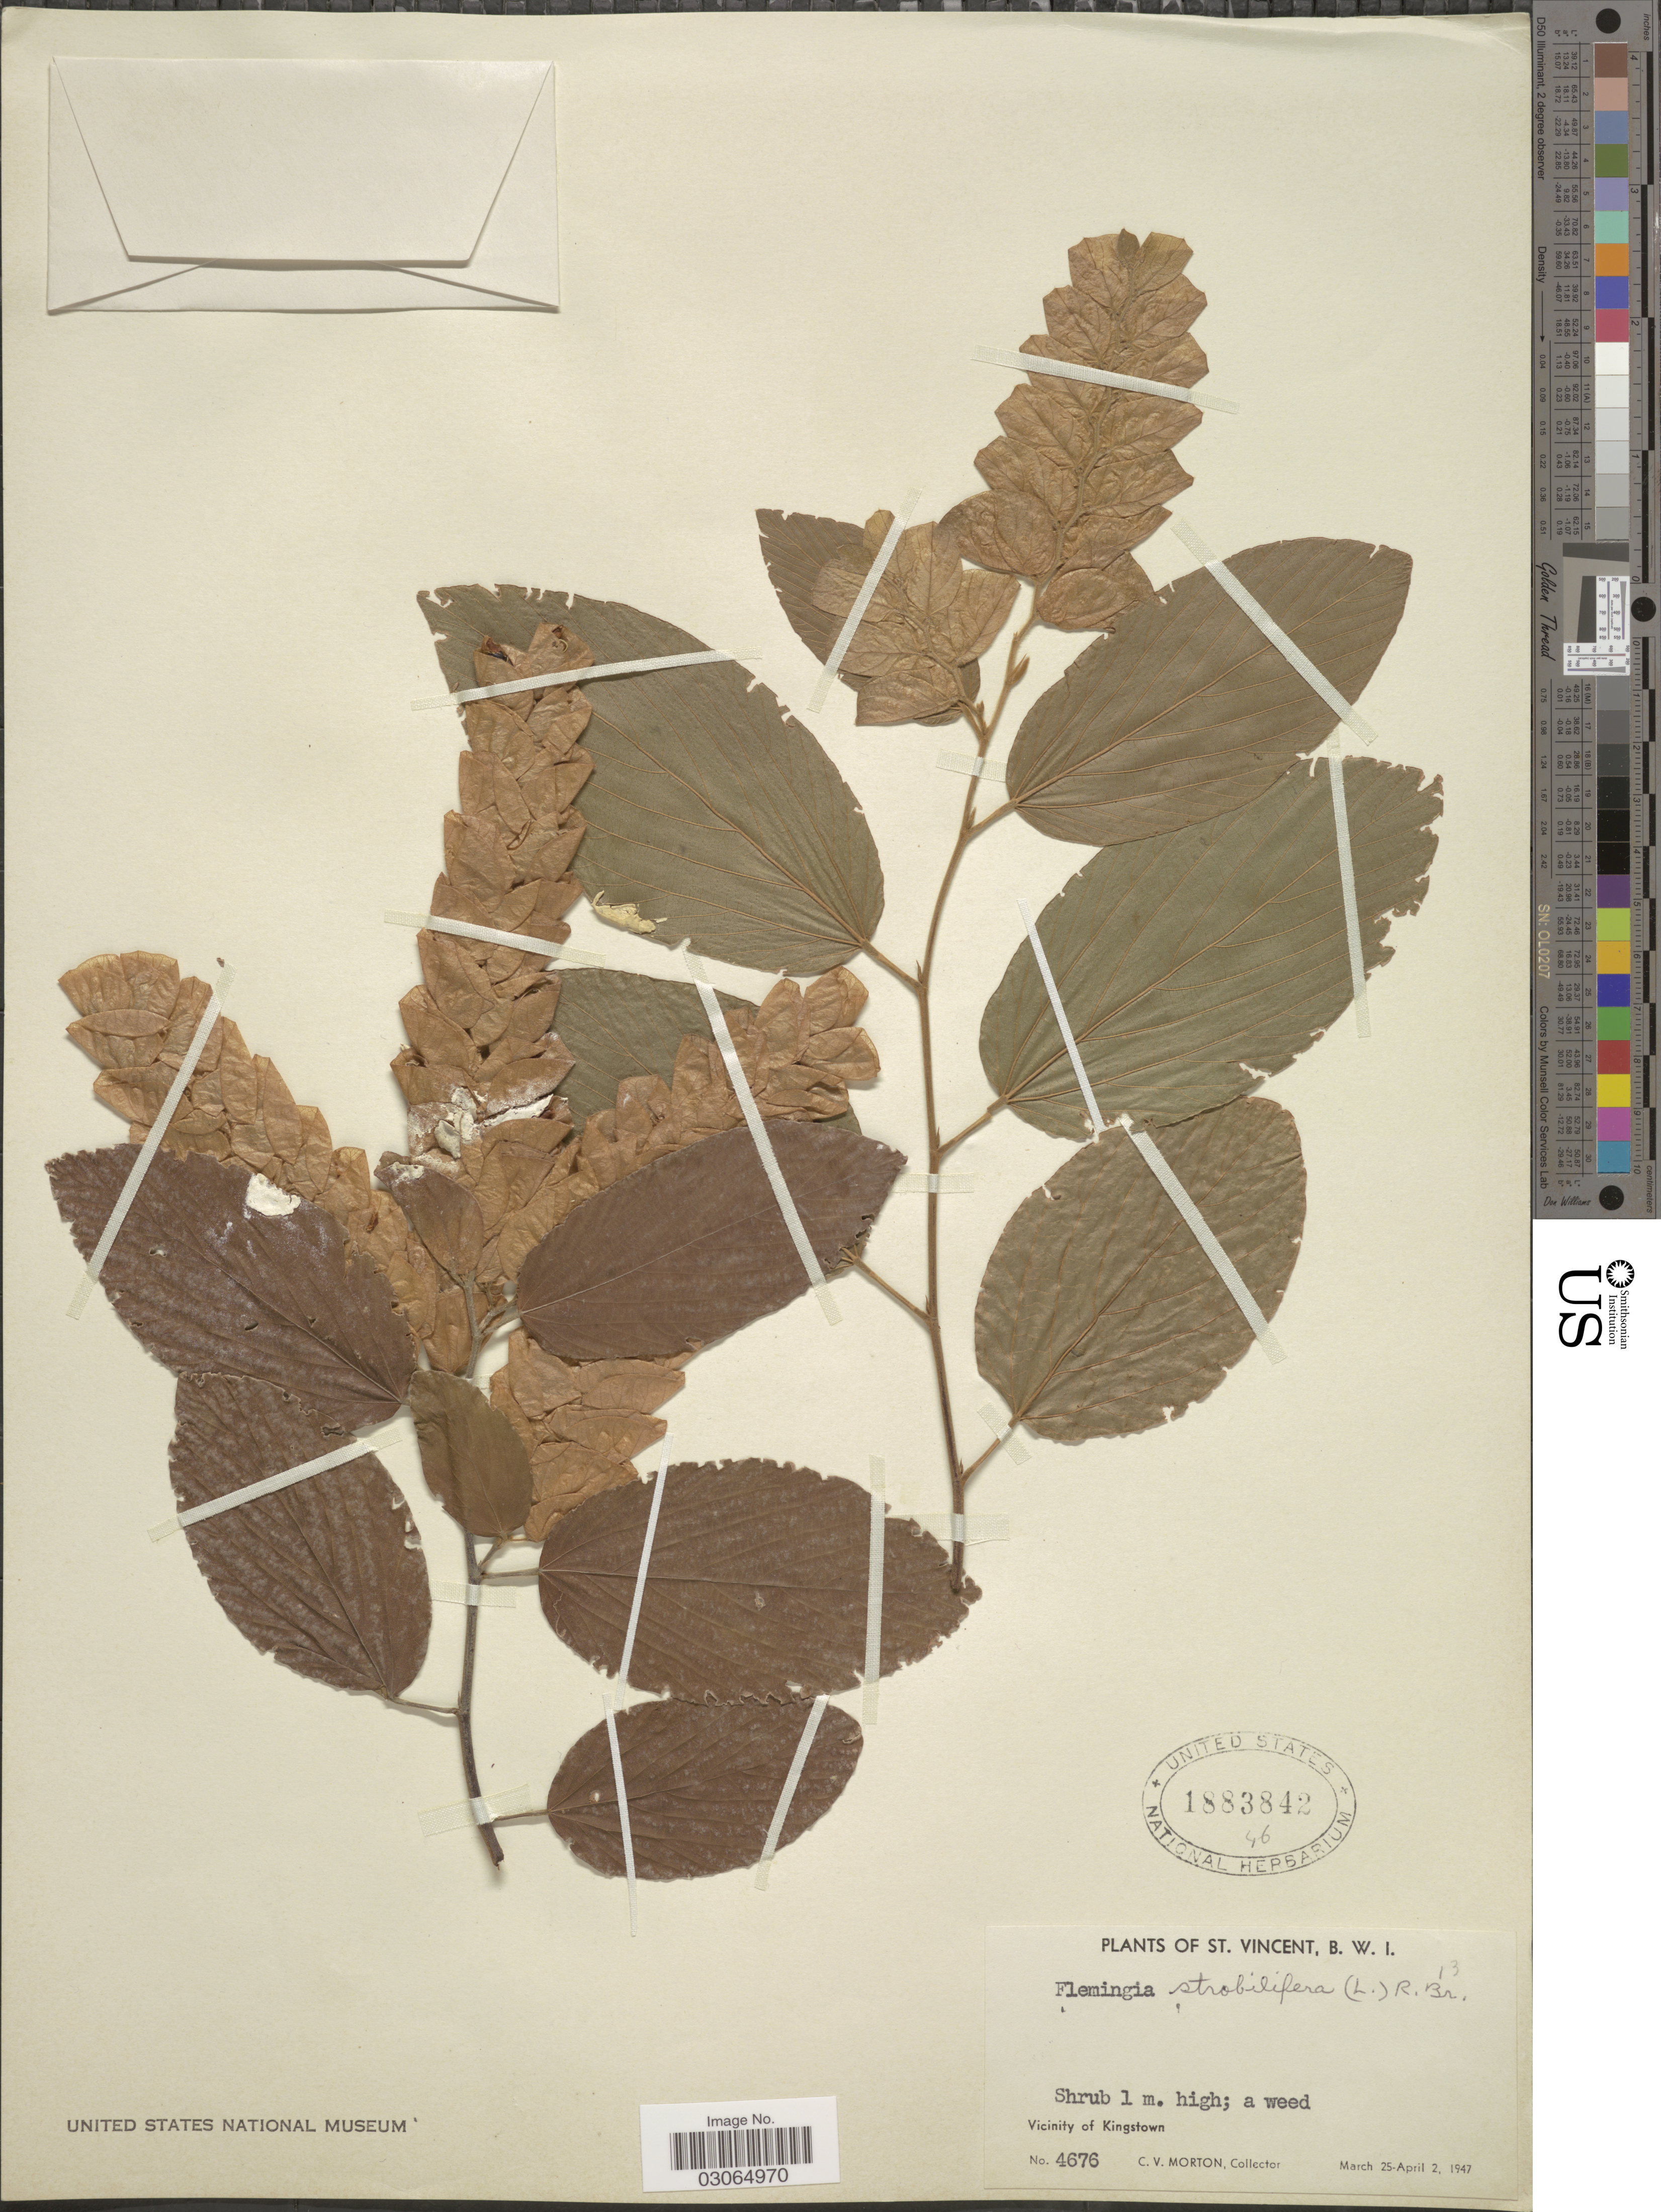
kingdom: Plantae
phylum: Tracheophyta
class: Magnoliopsida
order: Fabales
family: Fabaceae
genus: Flemingia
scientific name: Flemingia strobilifera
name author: (L.) W.T. Aiton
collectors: C. V. Morton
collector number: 4676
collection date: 1947-03-25/1947-04-02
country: St. Vincent - Grenadines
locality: St. Vincent, B. W. I. Vicinity of Kingstown.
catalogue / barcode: US 1883842